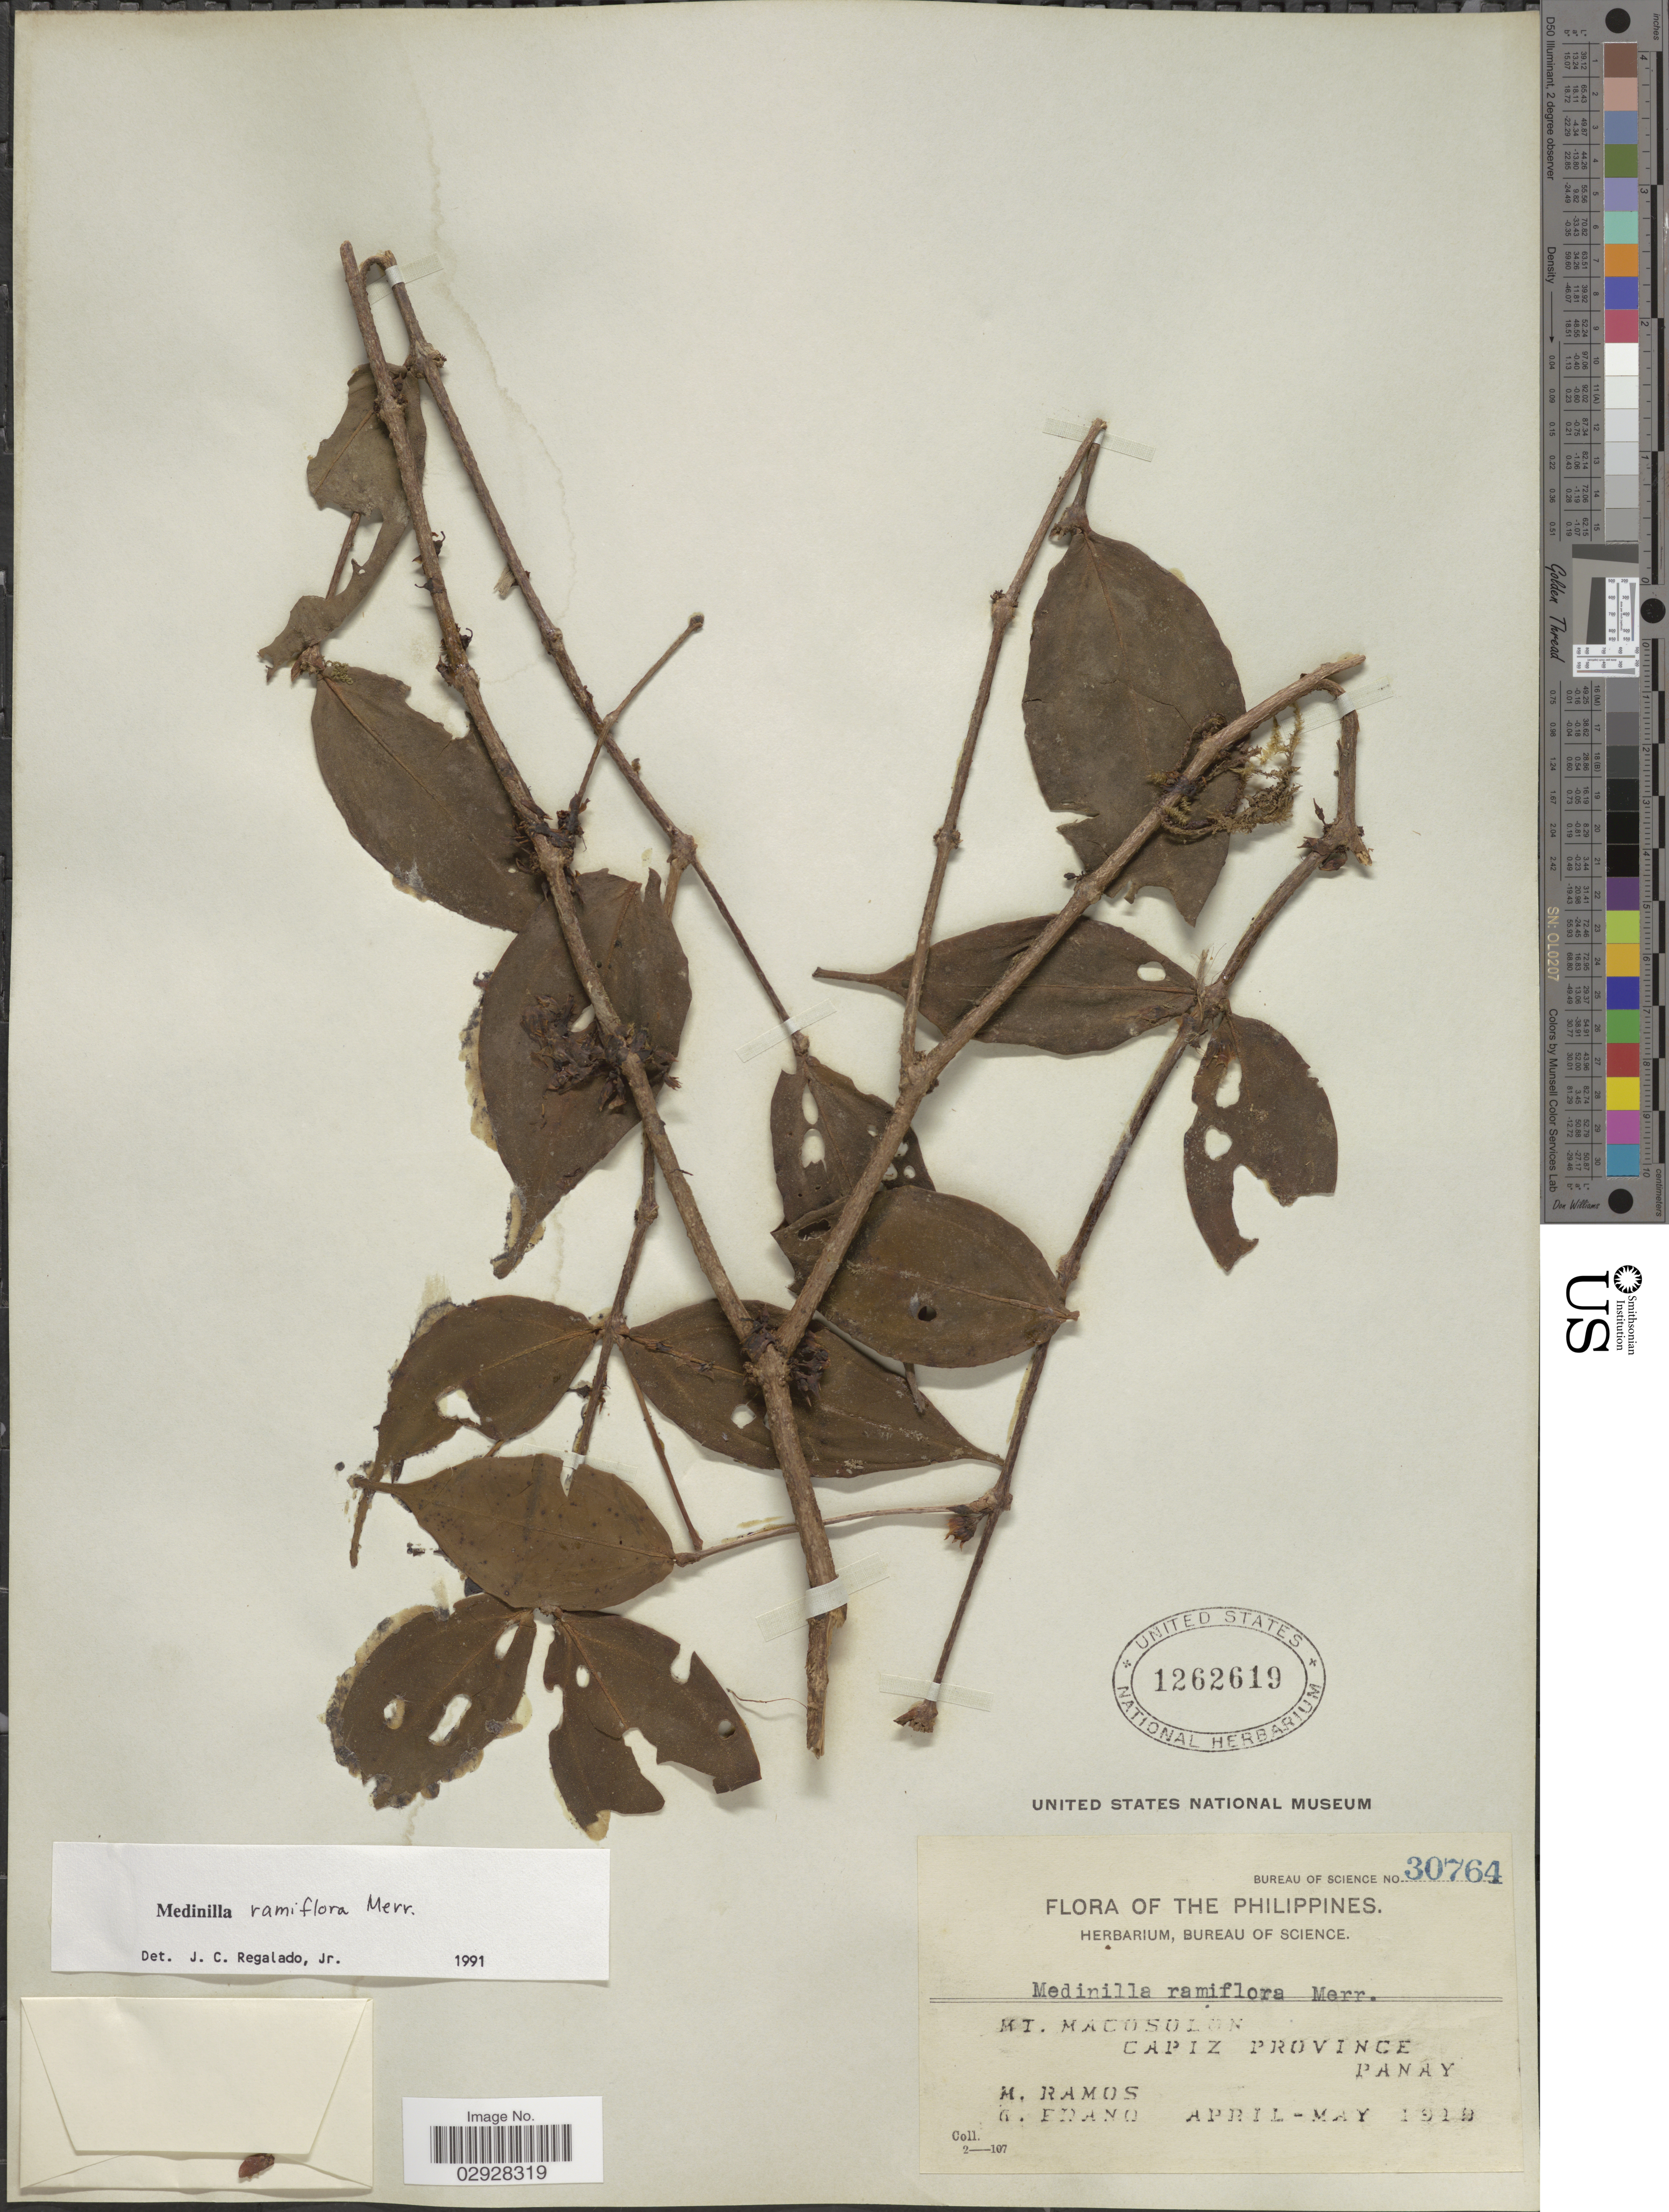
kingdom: Plantae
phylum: Tracheophyta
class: Magnoliopsida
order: Myrtales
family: Melastomataceae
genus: Medinilla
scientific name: Medinilla ramiflora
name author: Merr.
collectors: M. Ramos & G. Edaño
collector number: Bureau of Science 30764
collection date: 1818-04/1918-05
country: Philippines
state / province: Western Visayas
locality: Mt. Macosolon, Capiz Province, Panay.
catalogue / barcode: US 1262619